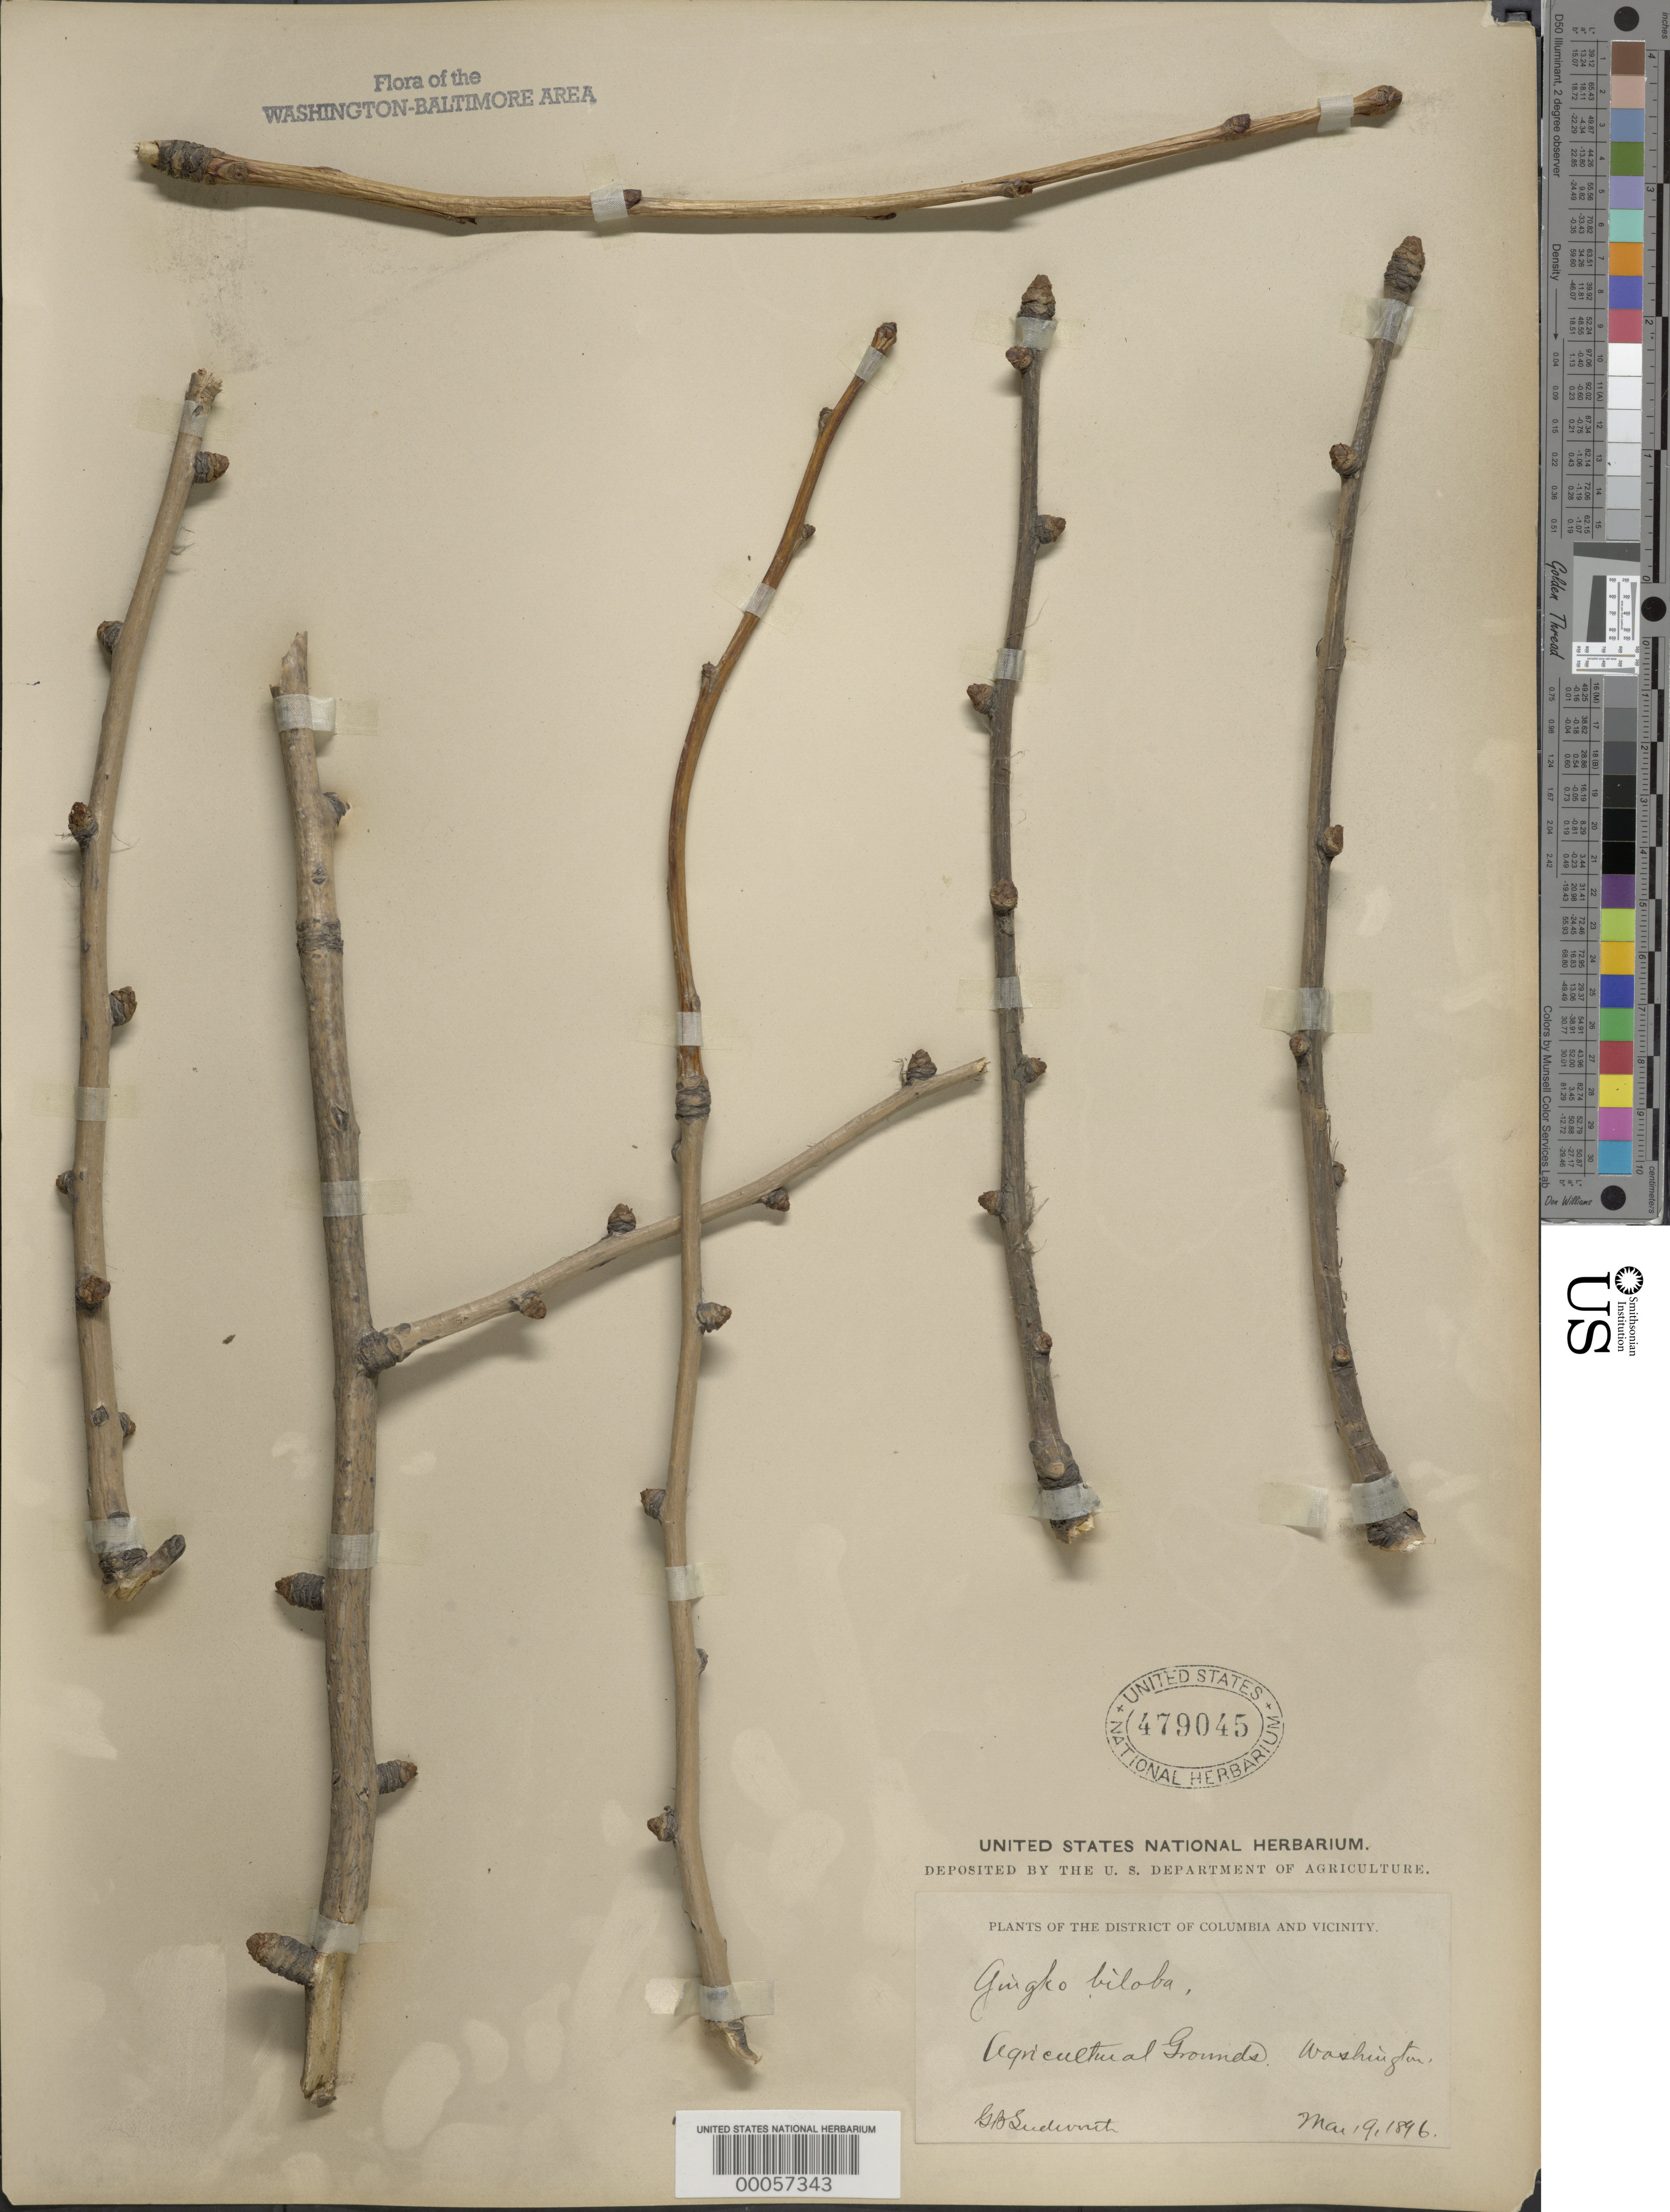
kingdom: Plantae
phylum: Tracheophyta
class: Ginkgoopsida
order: Ginkgoales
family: Ginkgoaceae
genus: Ginkgo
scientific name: Ginkgo biloba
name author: L.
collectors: G. B. Sudworth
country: United States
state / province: District of Columbia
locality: Agricultural Grounds Washington DC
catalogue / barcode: US 479045